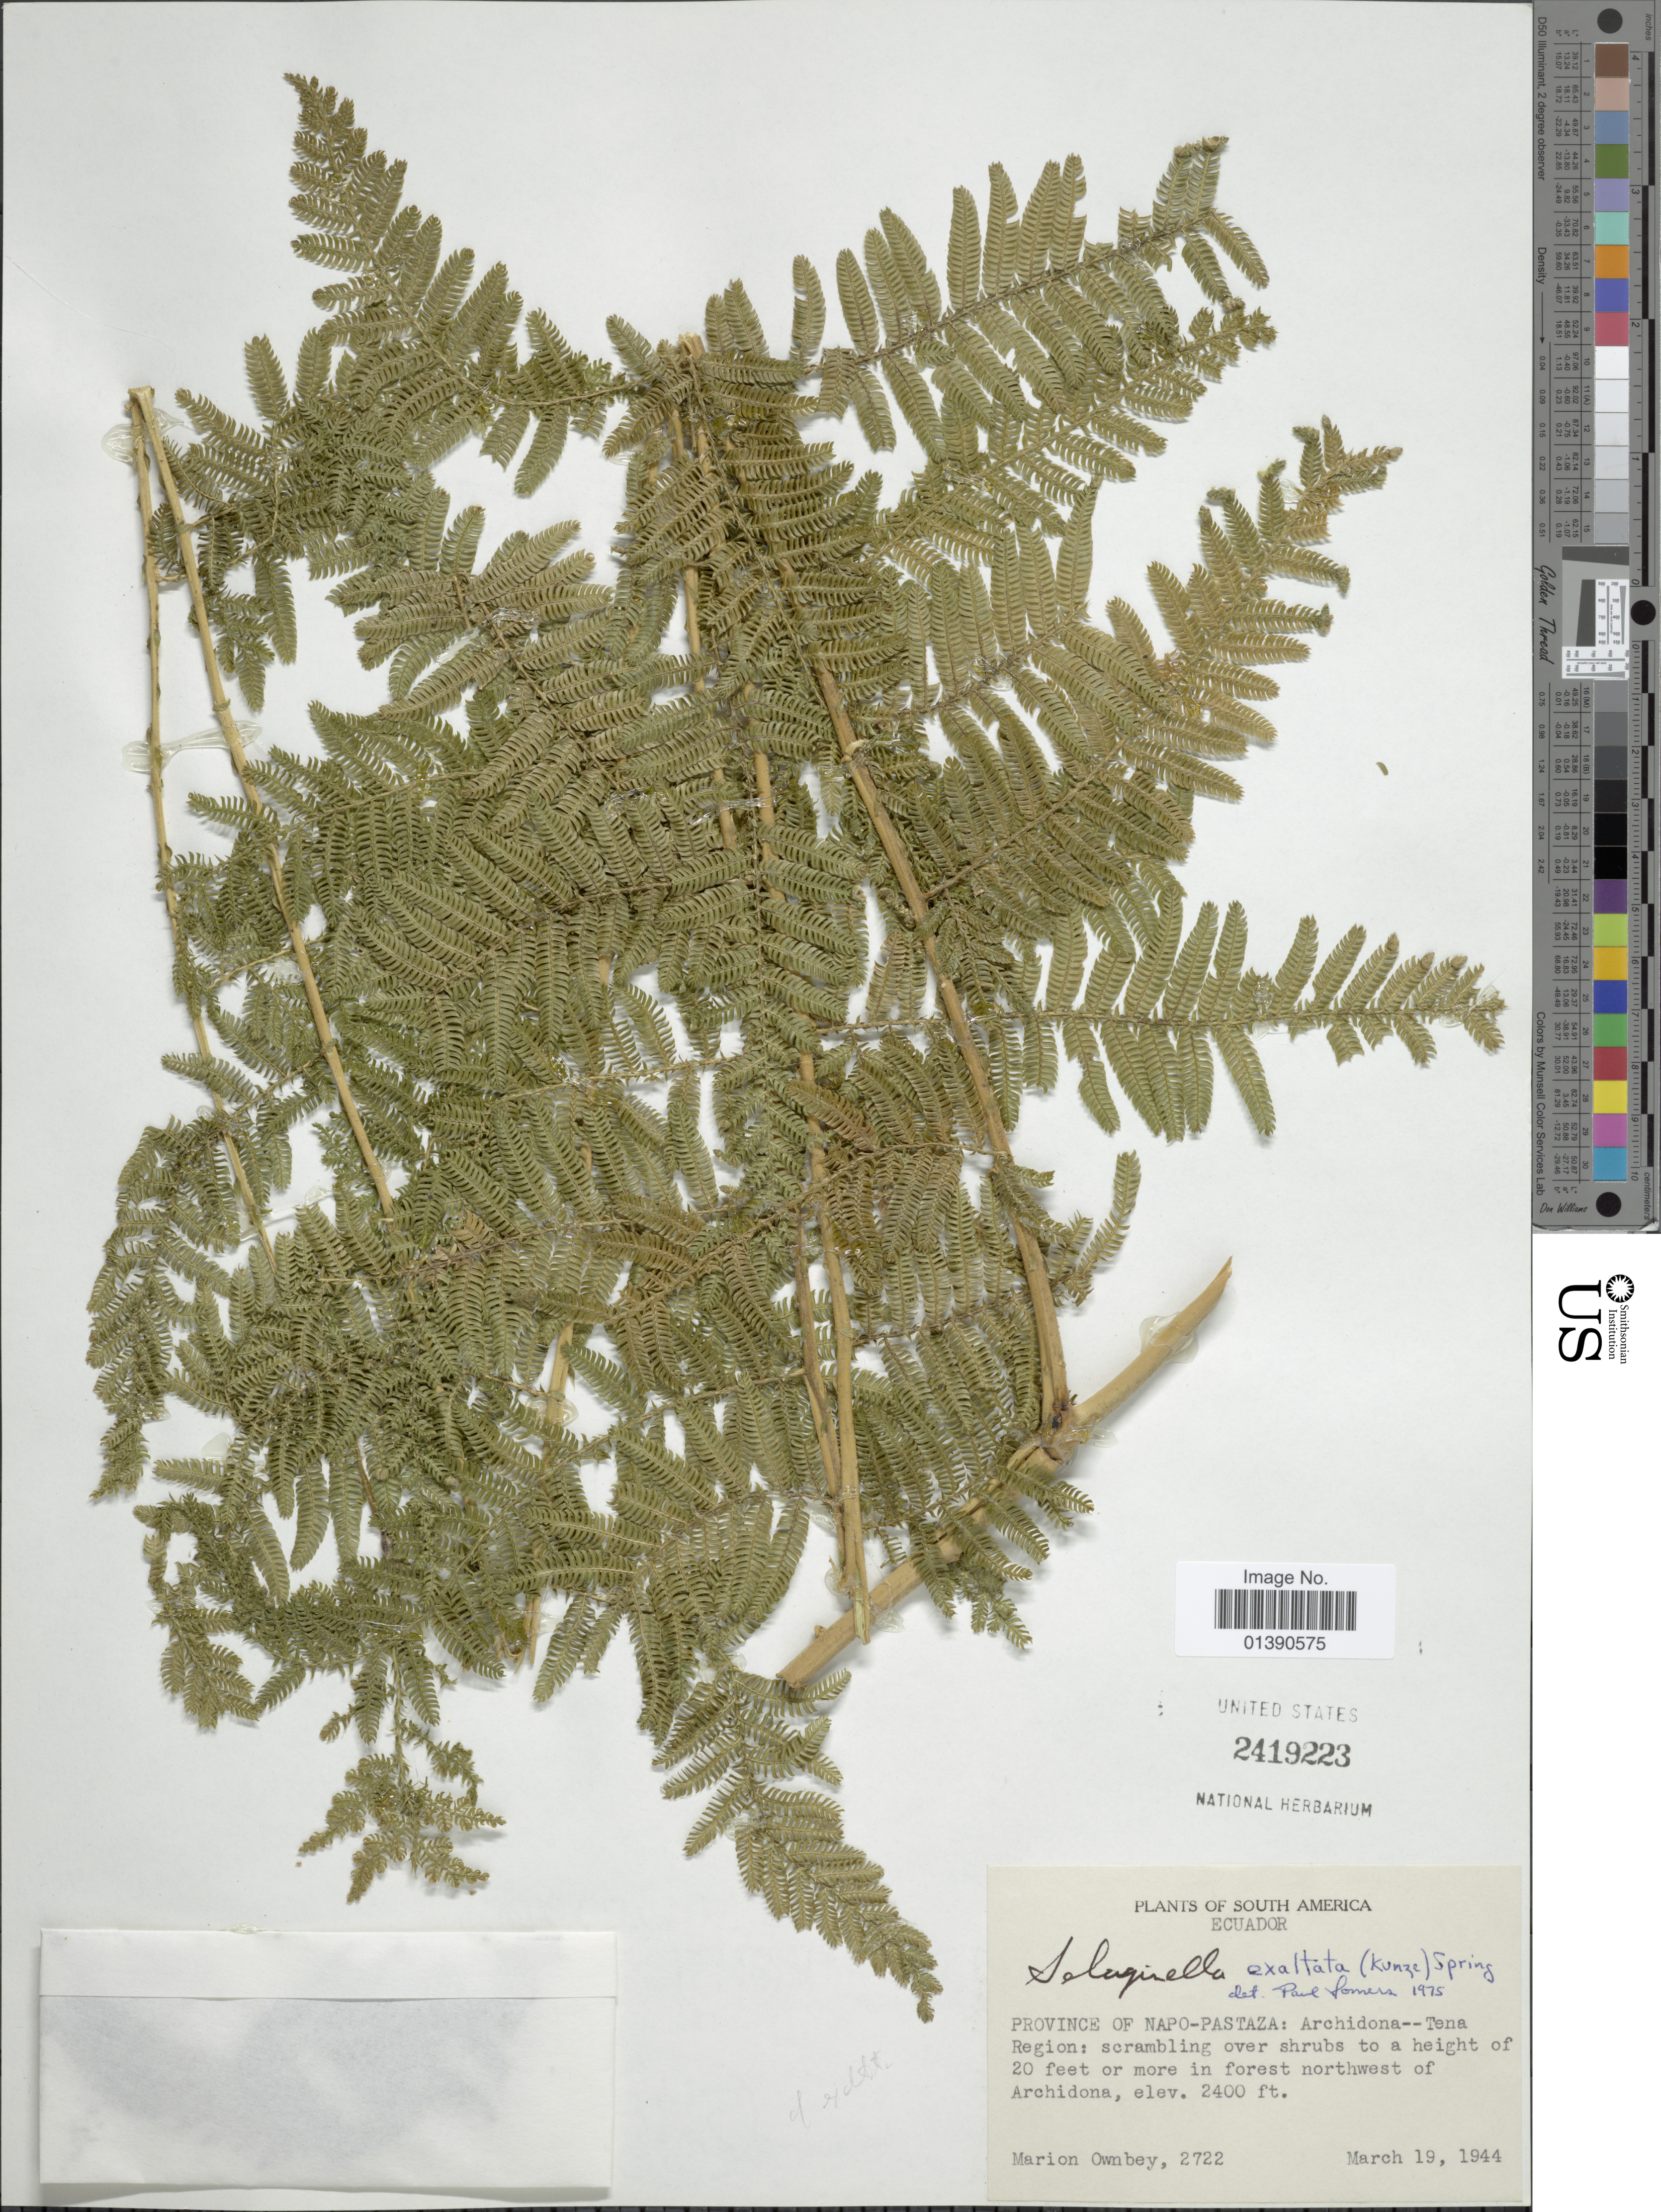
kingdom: Plantae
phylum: Tracheophyta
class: Lycopodiopsida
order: Selaginellales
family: Selaginellaceae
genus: Selaginella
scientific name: Selaginella exaltata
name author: (Kunze) Spring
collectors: F. M. Ownbey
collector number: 2722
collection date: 1944-03-19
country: Ecuador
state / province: Napo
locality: Province of Napo-Pastaza: Archidona--tena Region: scrambling over shrubs to a height of 20 feet or ore in forest northwest of Archidona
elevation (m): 732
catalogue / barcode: US 2419223